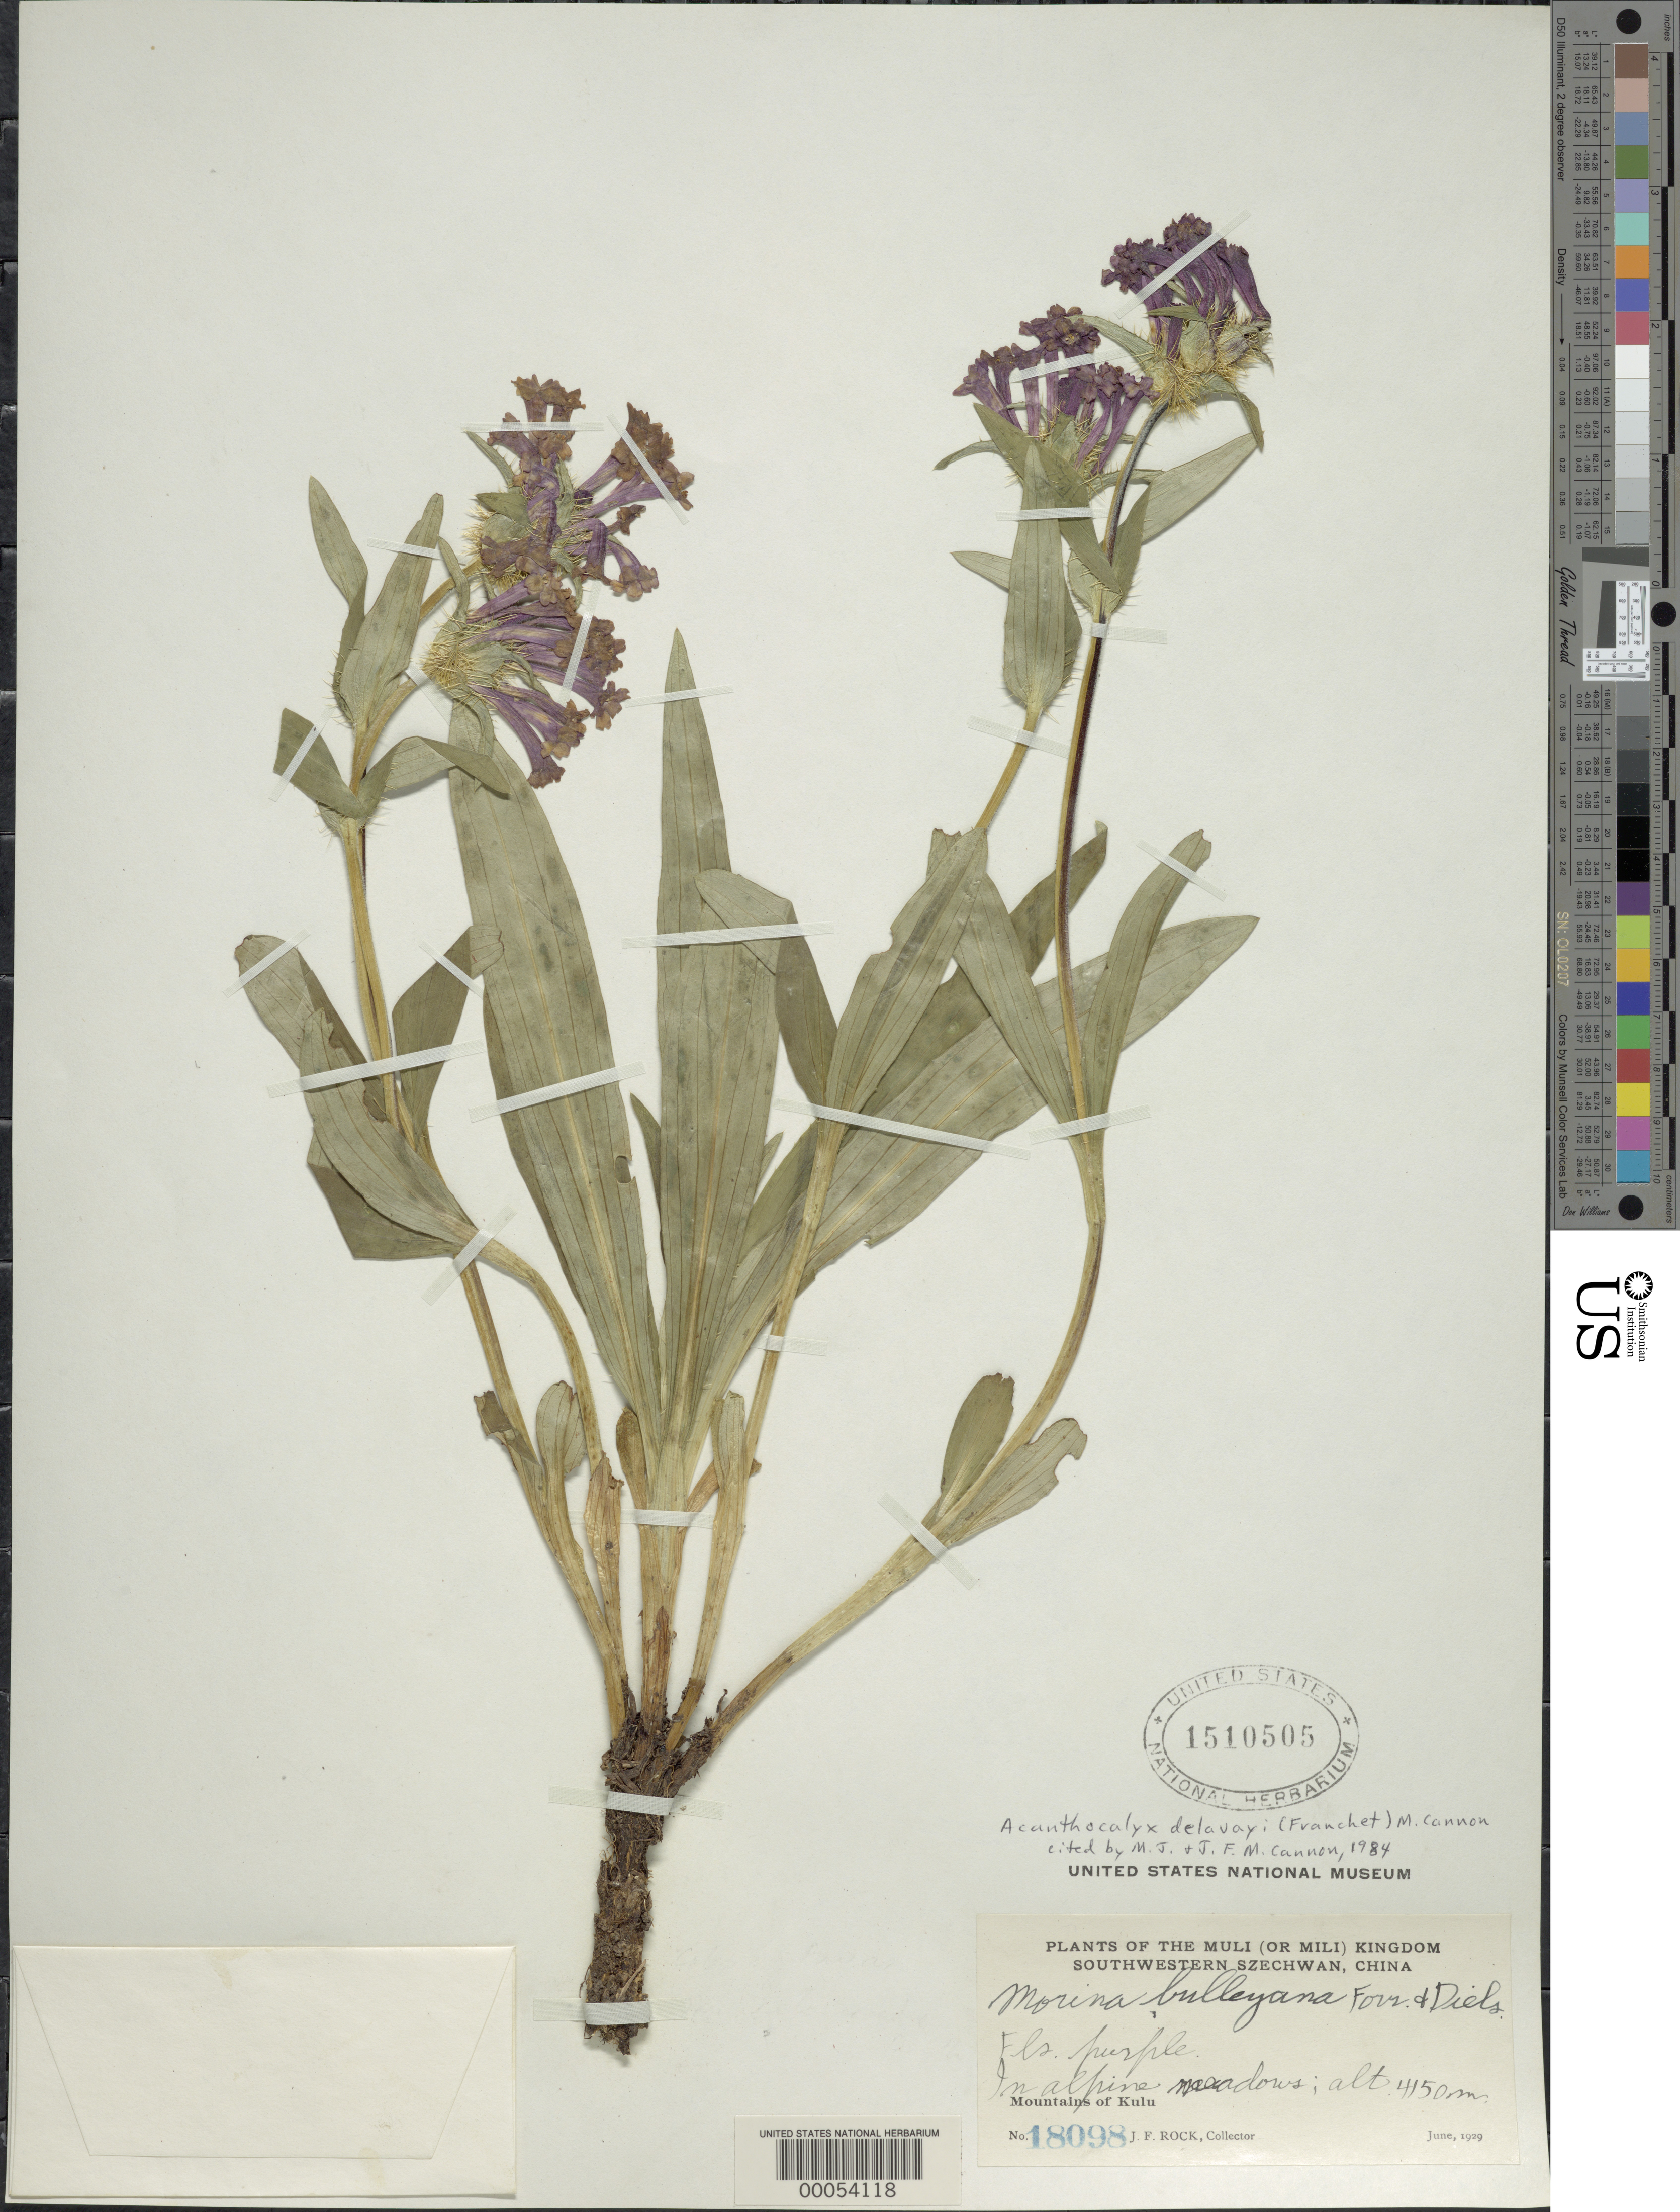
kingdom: Plantae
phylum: Tracheophyta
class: Magnoliopsida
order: Dipsacales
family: Caprifoliaceae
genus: Acanthocalyx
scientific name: Acanthocalyx delavayi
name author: (Franch.) M.J. Cannon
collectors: J. F. Rock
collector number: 18098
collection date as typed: Jun 1929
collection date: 1929-06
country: China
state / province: Sichuan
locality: Mountains of Kulu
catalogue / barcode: US 1510505